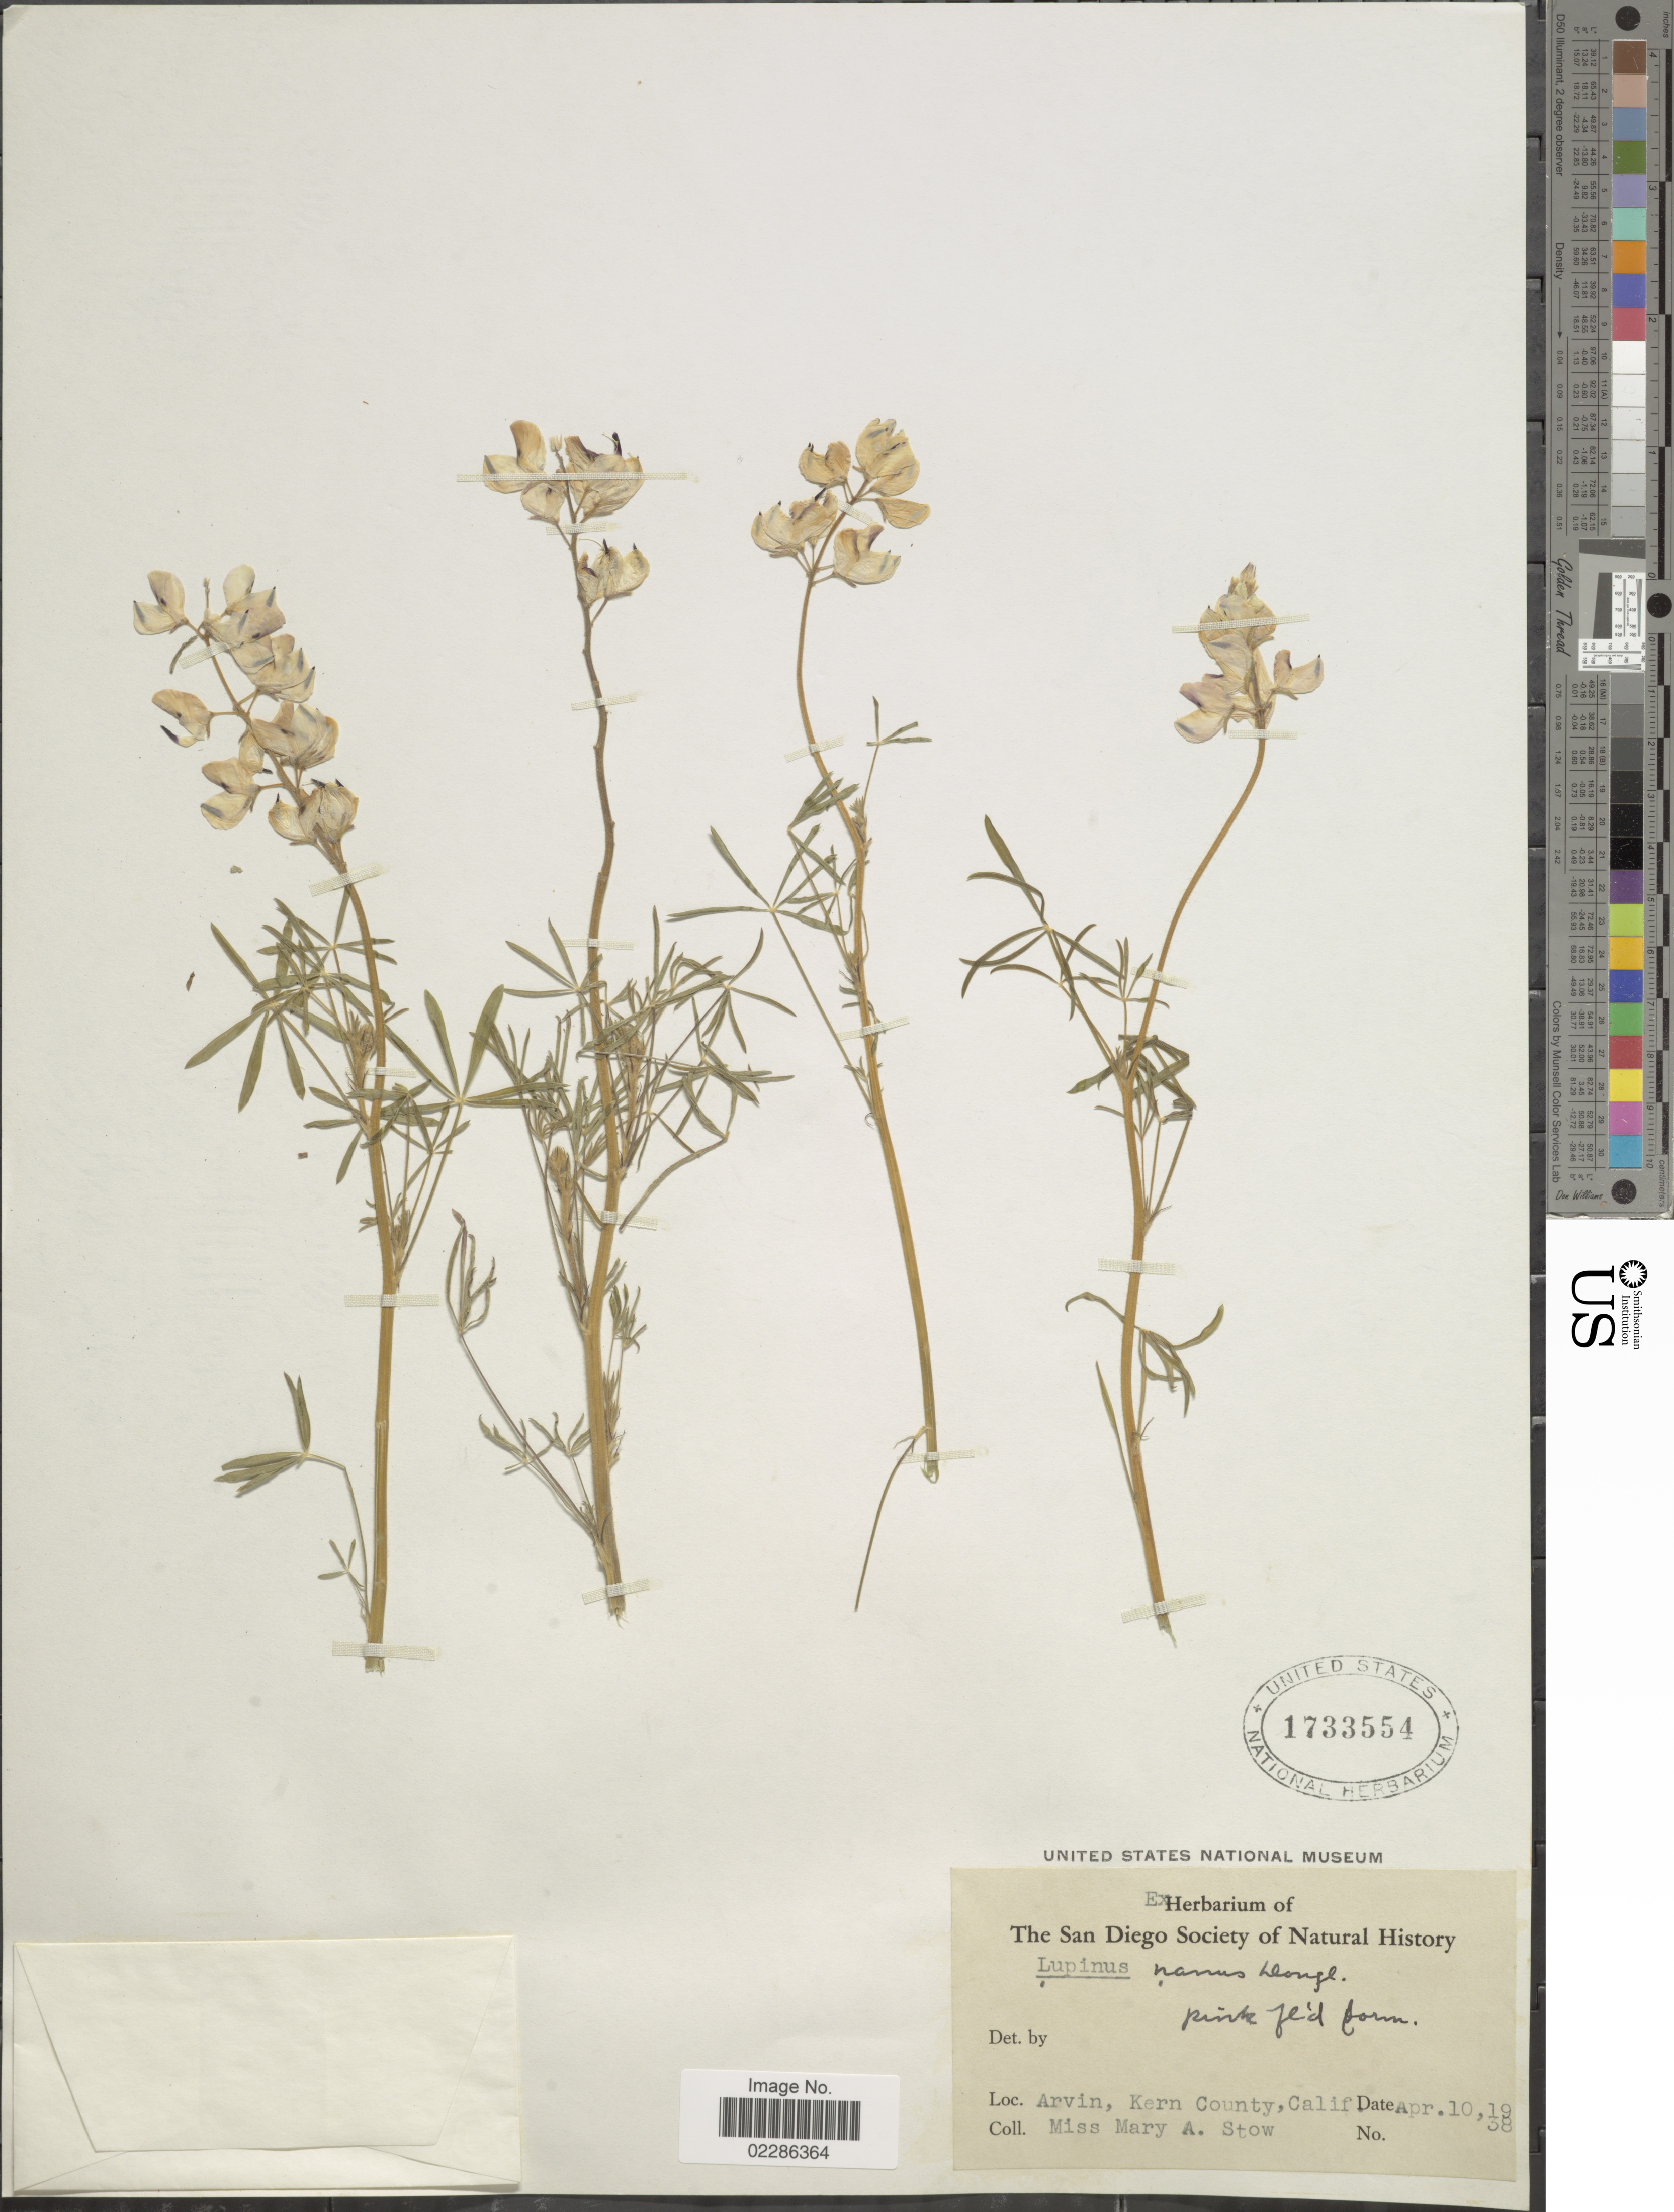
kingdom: Plantae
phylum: Tracheophyta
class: Magnoliopsida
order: Fabales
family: Fabaceae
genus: Lupinus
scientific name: Lupinus nanus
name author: Douglas ex Benth.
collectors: M. Stow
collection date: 1938-04-10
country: United States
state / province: California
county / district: Kern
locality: Arvin, Kern County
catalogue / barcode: US 1733554